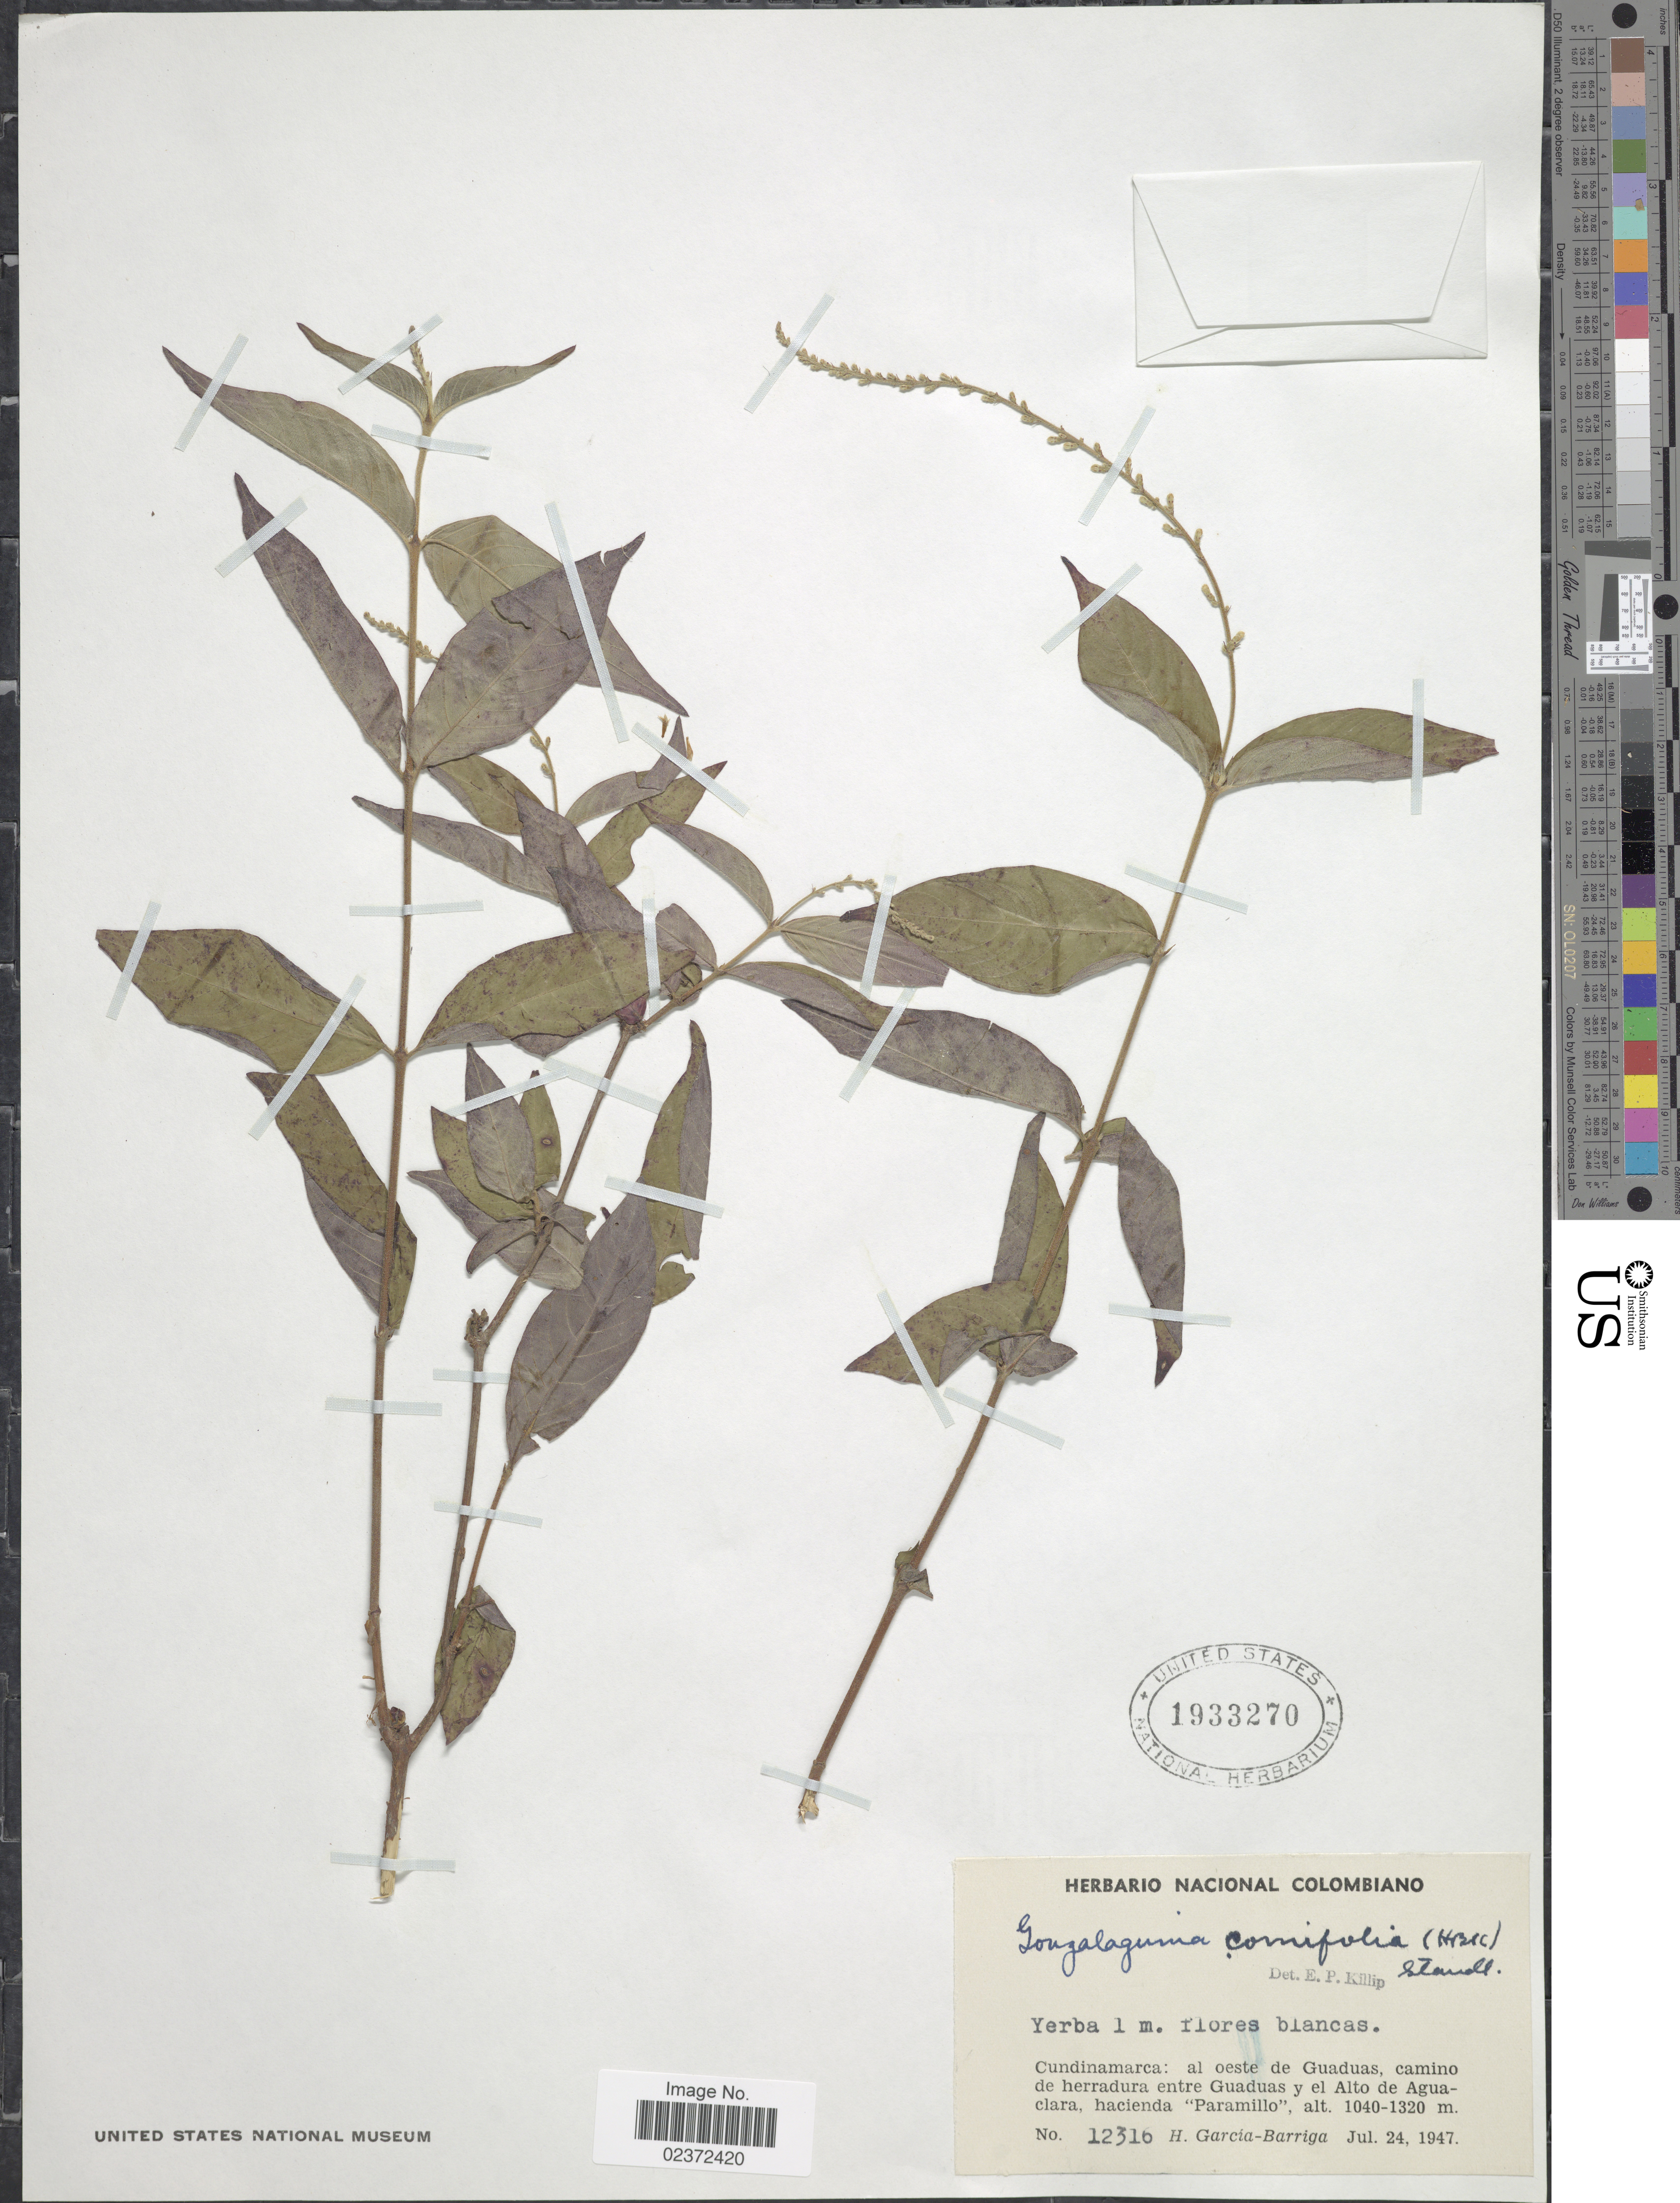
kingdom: Plantae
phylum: Tracheophyta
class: Magnoliopsida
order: Gentianales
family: Rubiaceae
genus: Gonzalagunia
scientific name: Gonzalagunia cornifolia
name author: (Kunth) Standl.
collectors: H. García Barriga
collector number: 12316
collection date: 1947-07-24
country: Colombia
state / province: Cundinamarca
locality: Al oeste de Guaduas, camino de herradura entre Guaduas y el Alto de Aguiclara, hacienda 'Paramillo'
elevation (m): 1040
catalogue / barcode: US 1933270